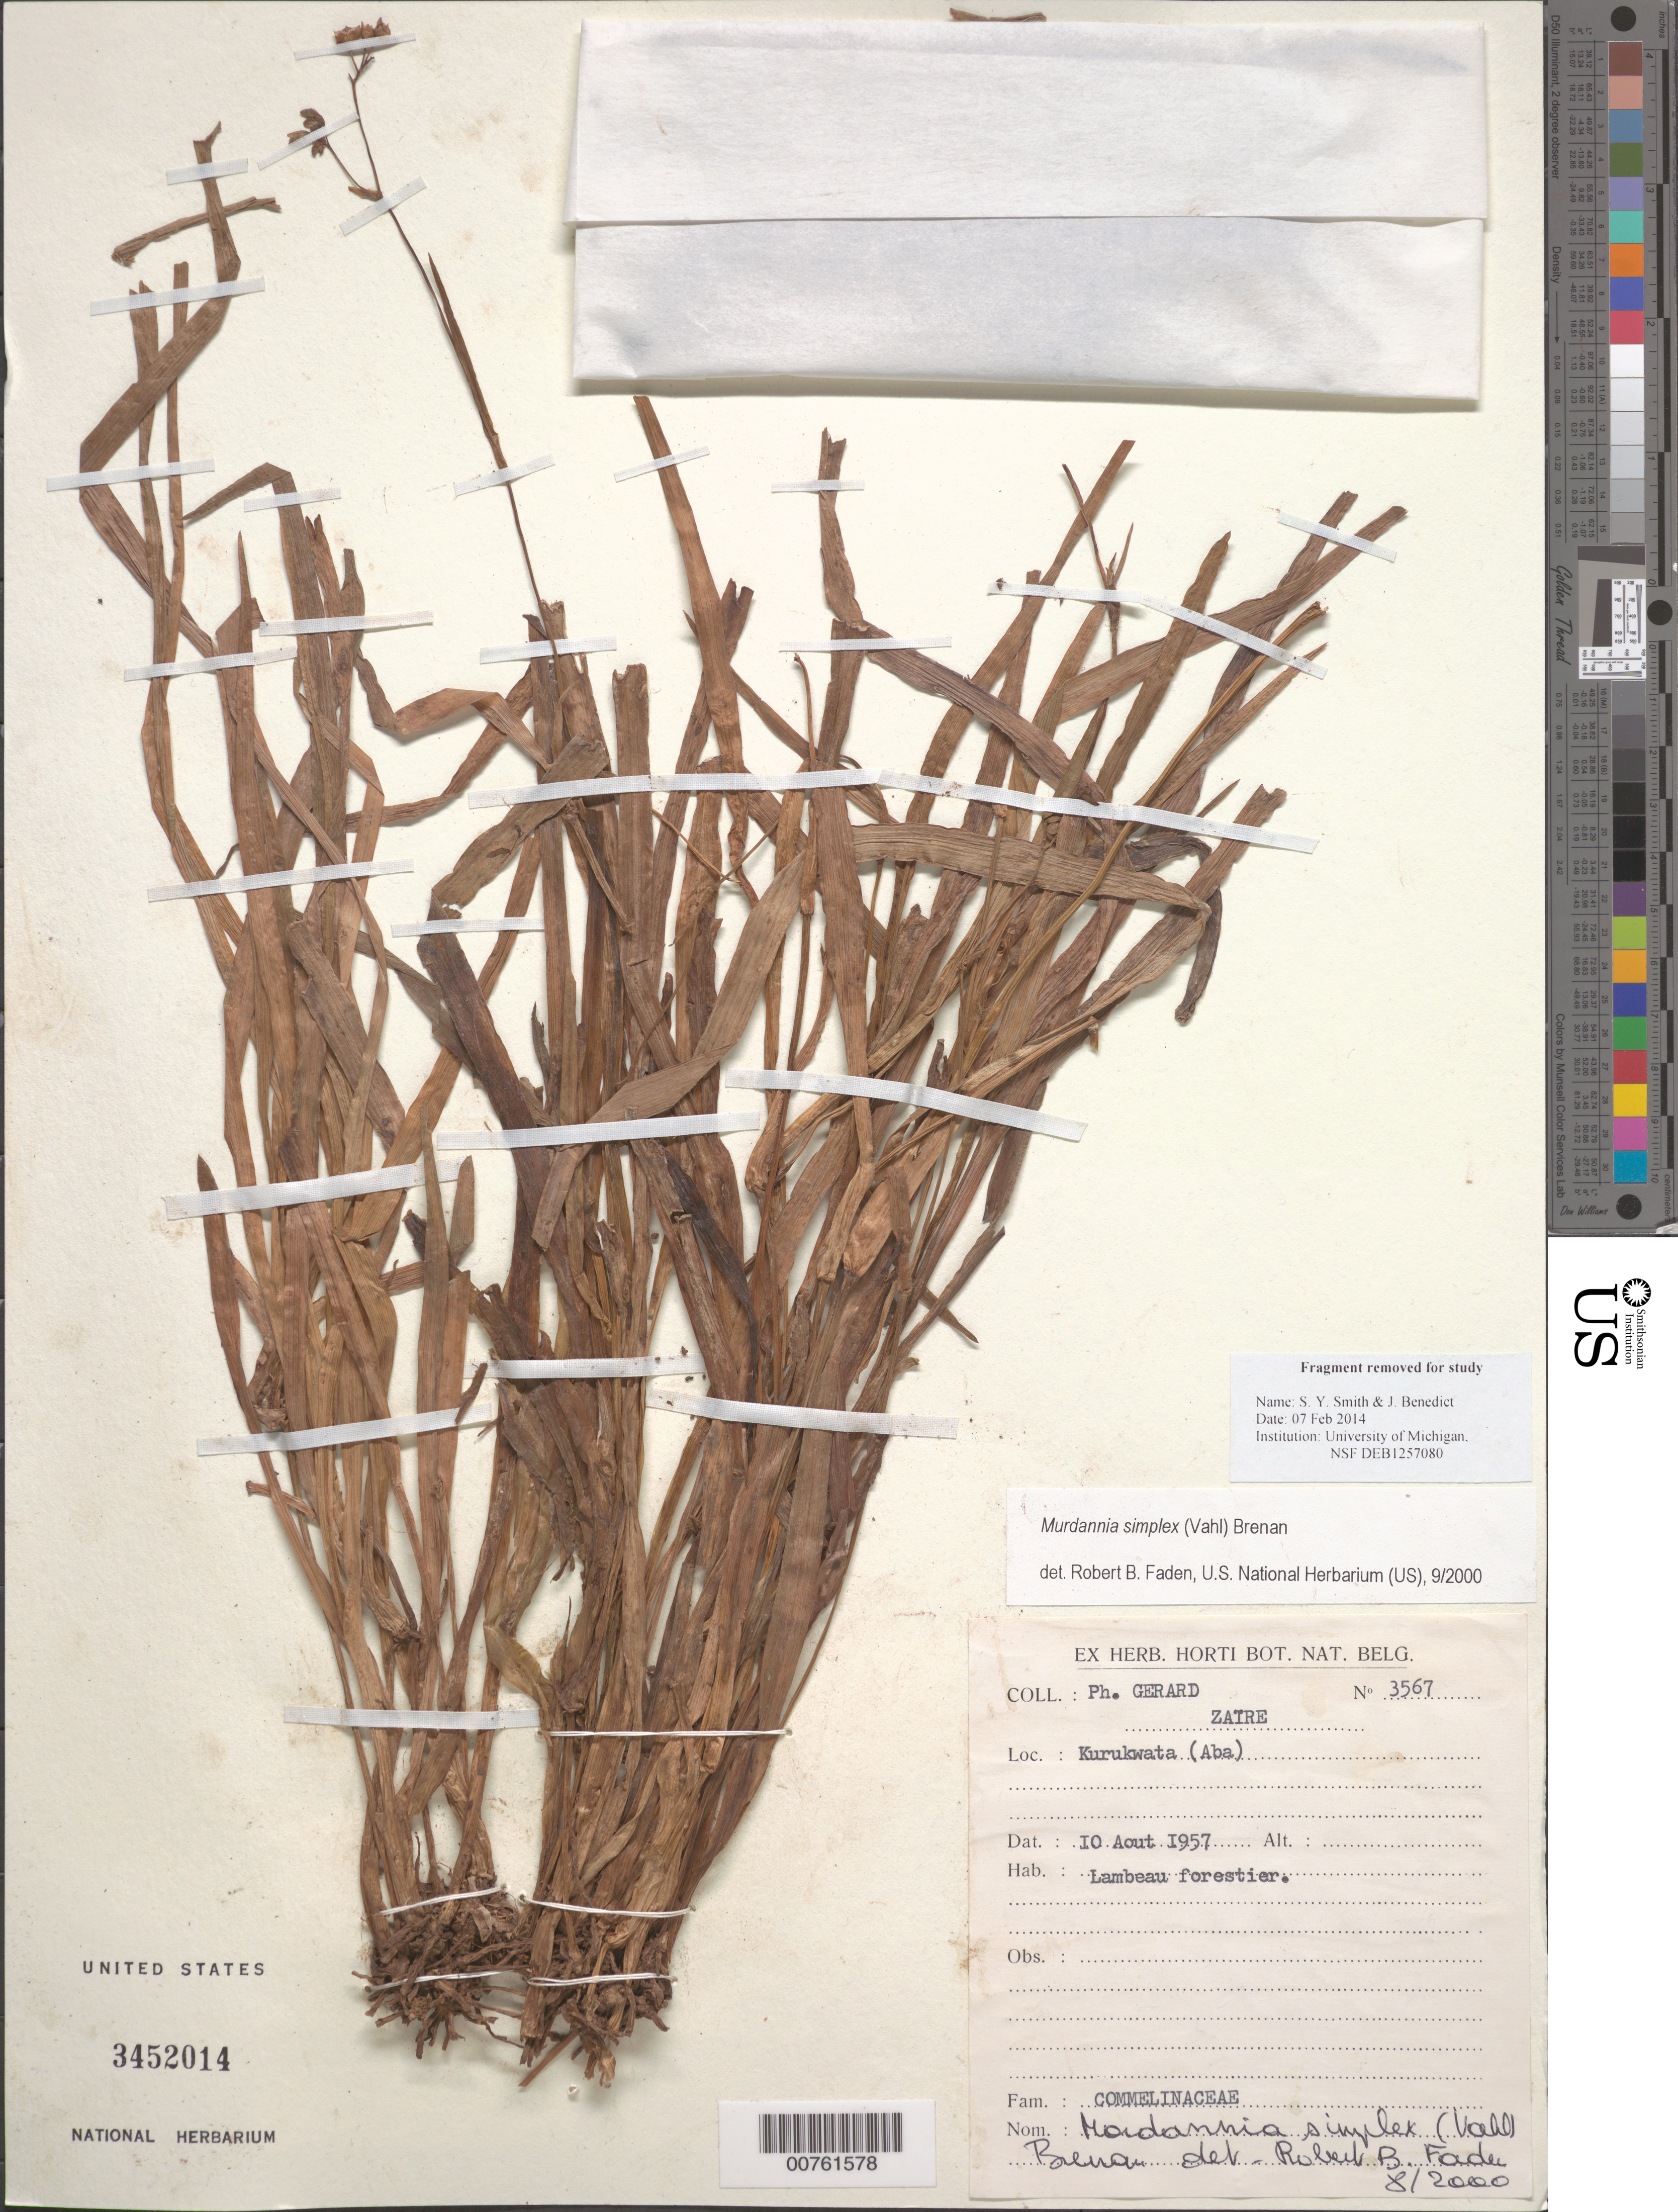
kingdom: Plantae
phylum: Tracheophyta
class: Liliopsida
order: Commelinales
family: Commelinaceae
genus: Murdannia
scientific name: Murdannia simplex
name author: (Vahl) Brenan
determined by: Faden, Robert B., (US), Smithsonian Institution - National Museum of Natural History (UNITED STATES)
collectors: -. Gerard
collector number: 3567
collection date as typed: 10 Aug 1957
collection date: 1957-08-10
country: Congo, Democratic Republic of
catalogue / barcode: US 3452014